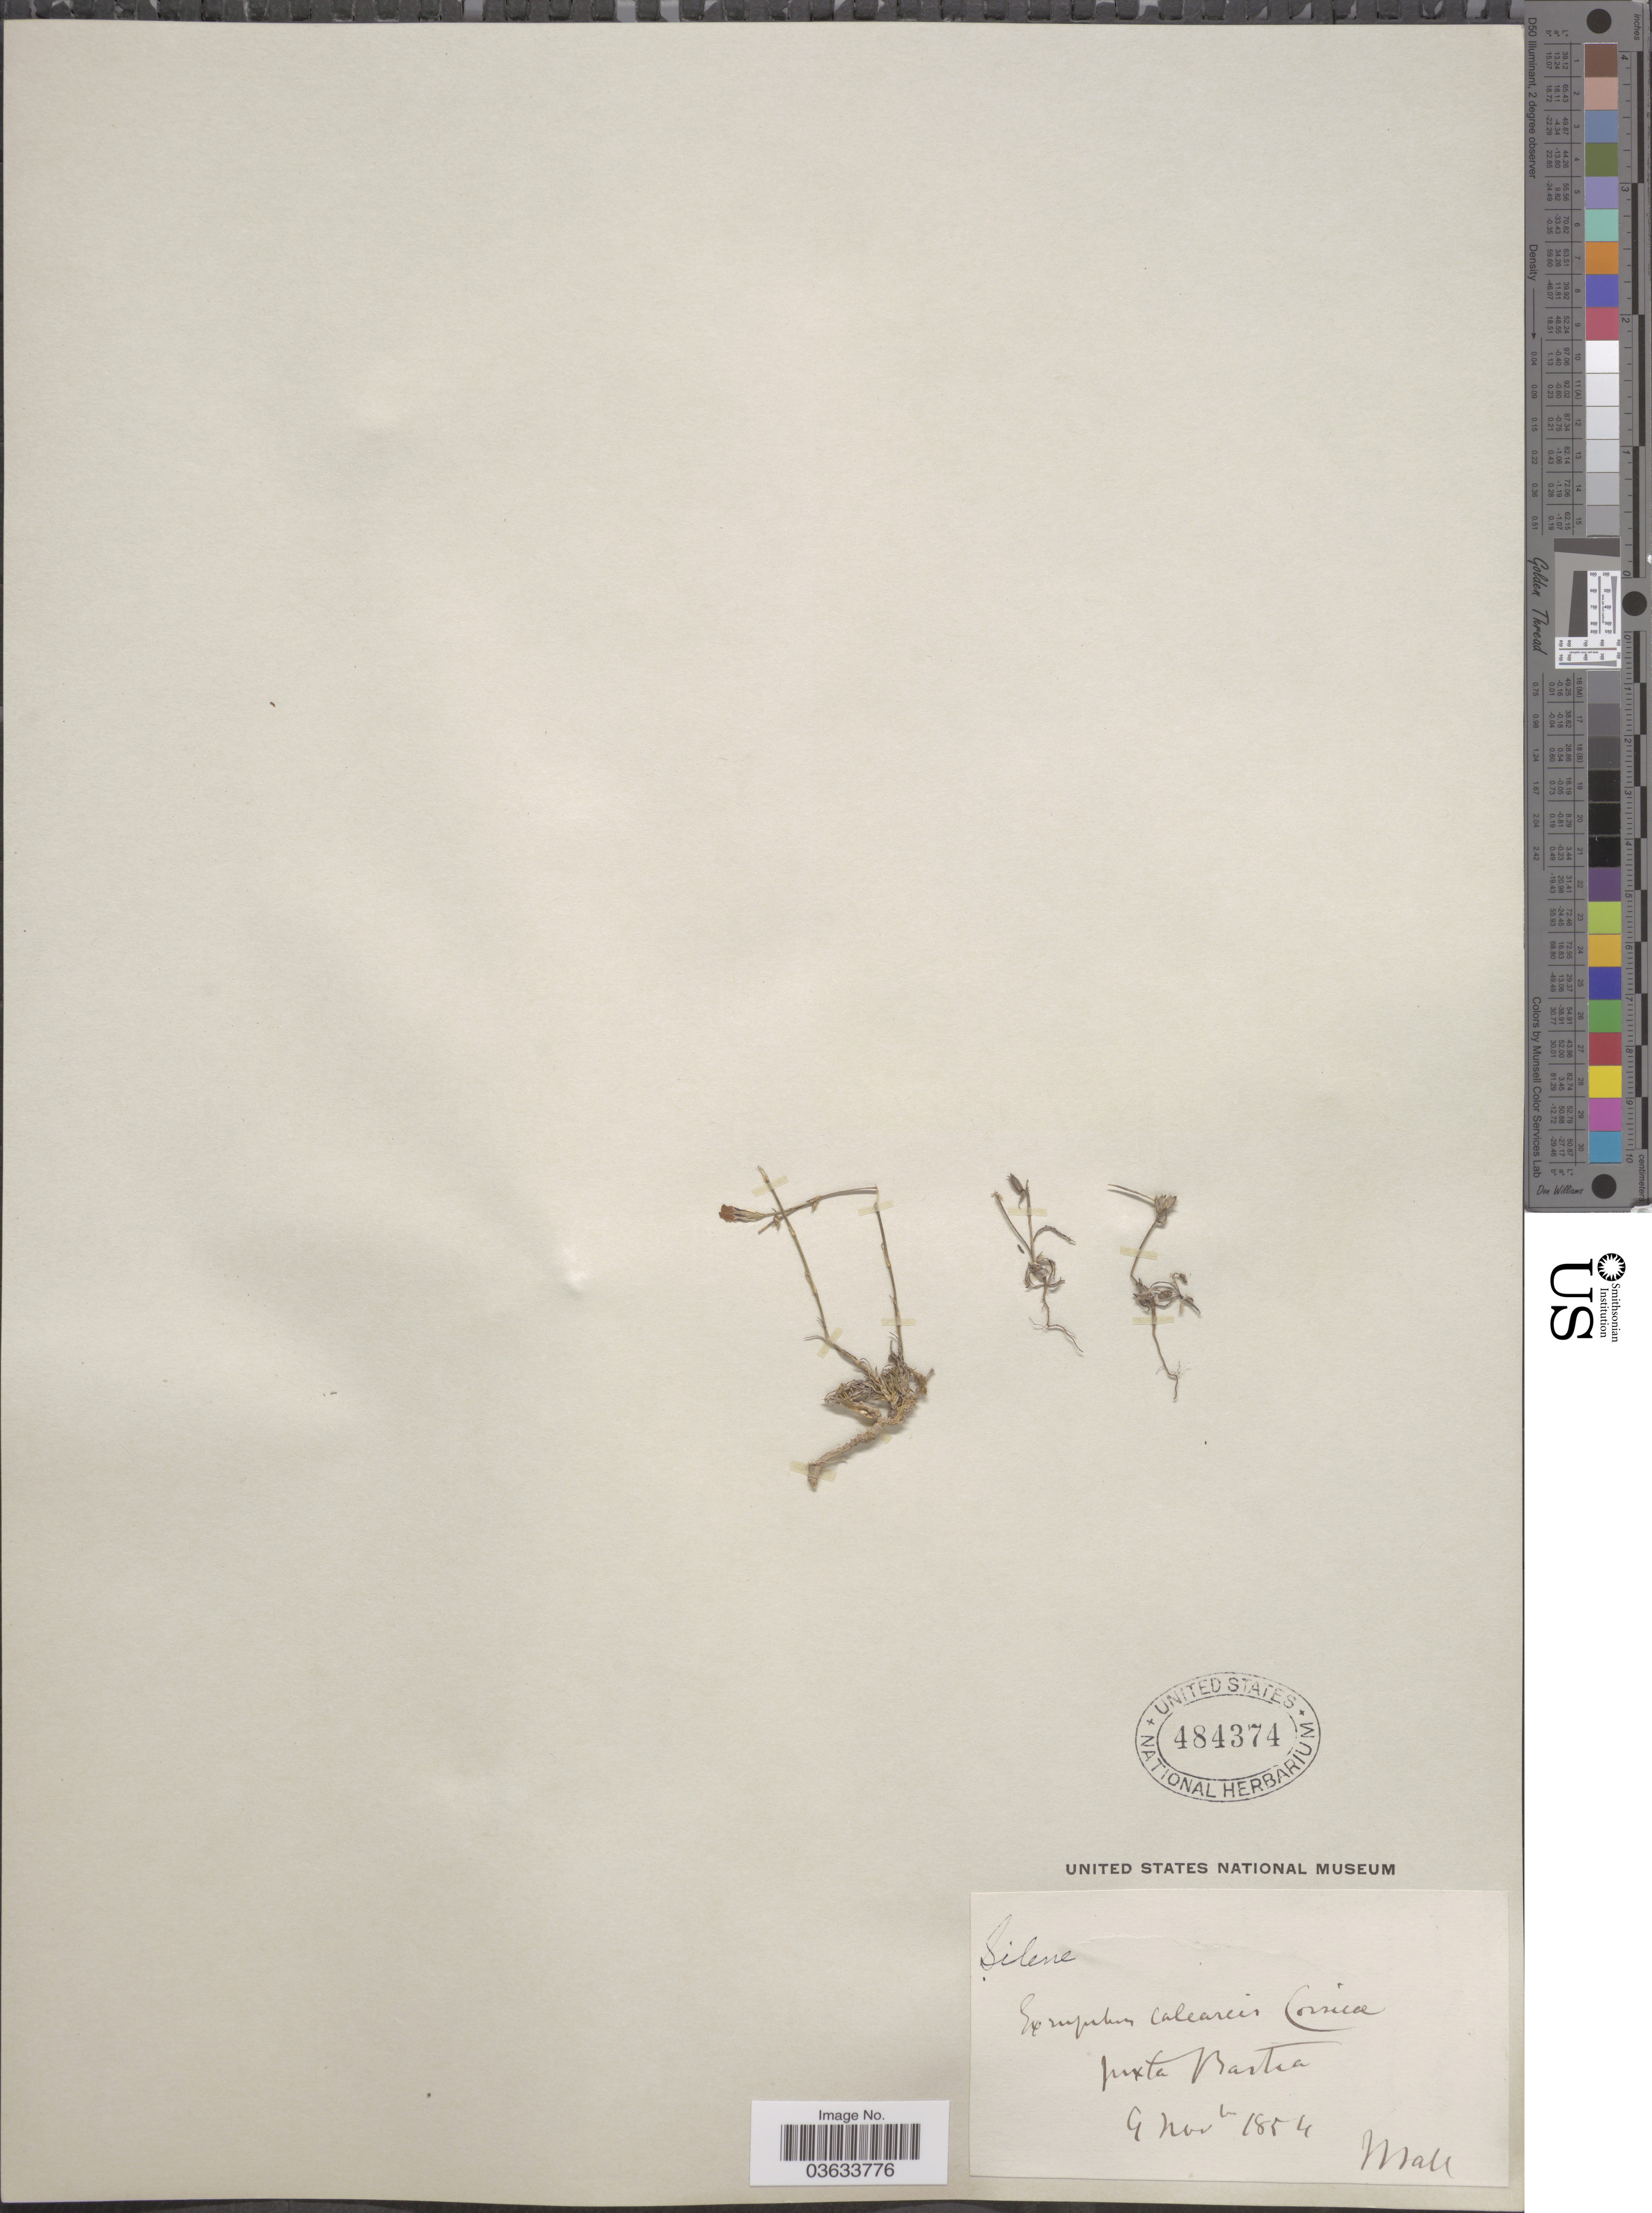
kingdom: Plantae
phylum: Tracheophyta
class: Magnoliopsida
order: Caryophyllales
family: Caryophyllaceae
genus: Silene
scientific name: Silene sp.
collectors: J. Ball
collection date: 1854-11-09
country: France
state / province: Corsica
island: Corse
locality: Ex rupibus calcareis Corsicæ juxta Bastia.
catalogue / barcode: US 484374